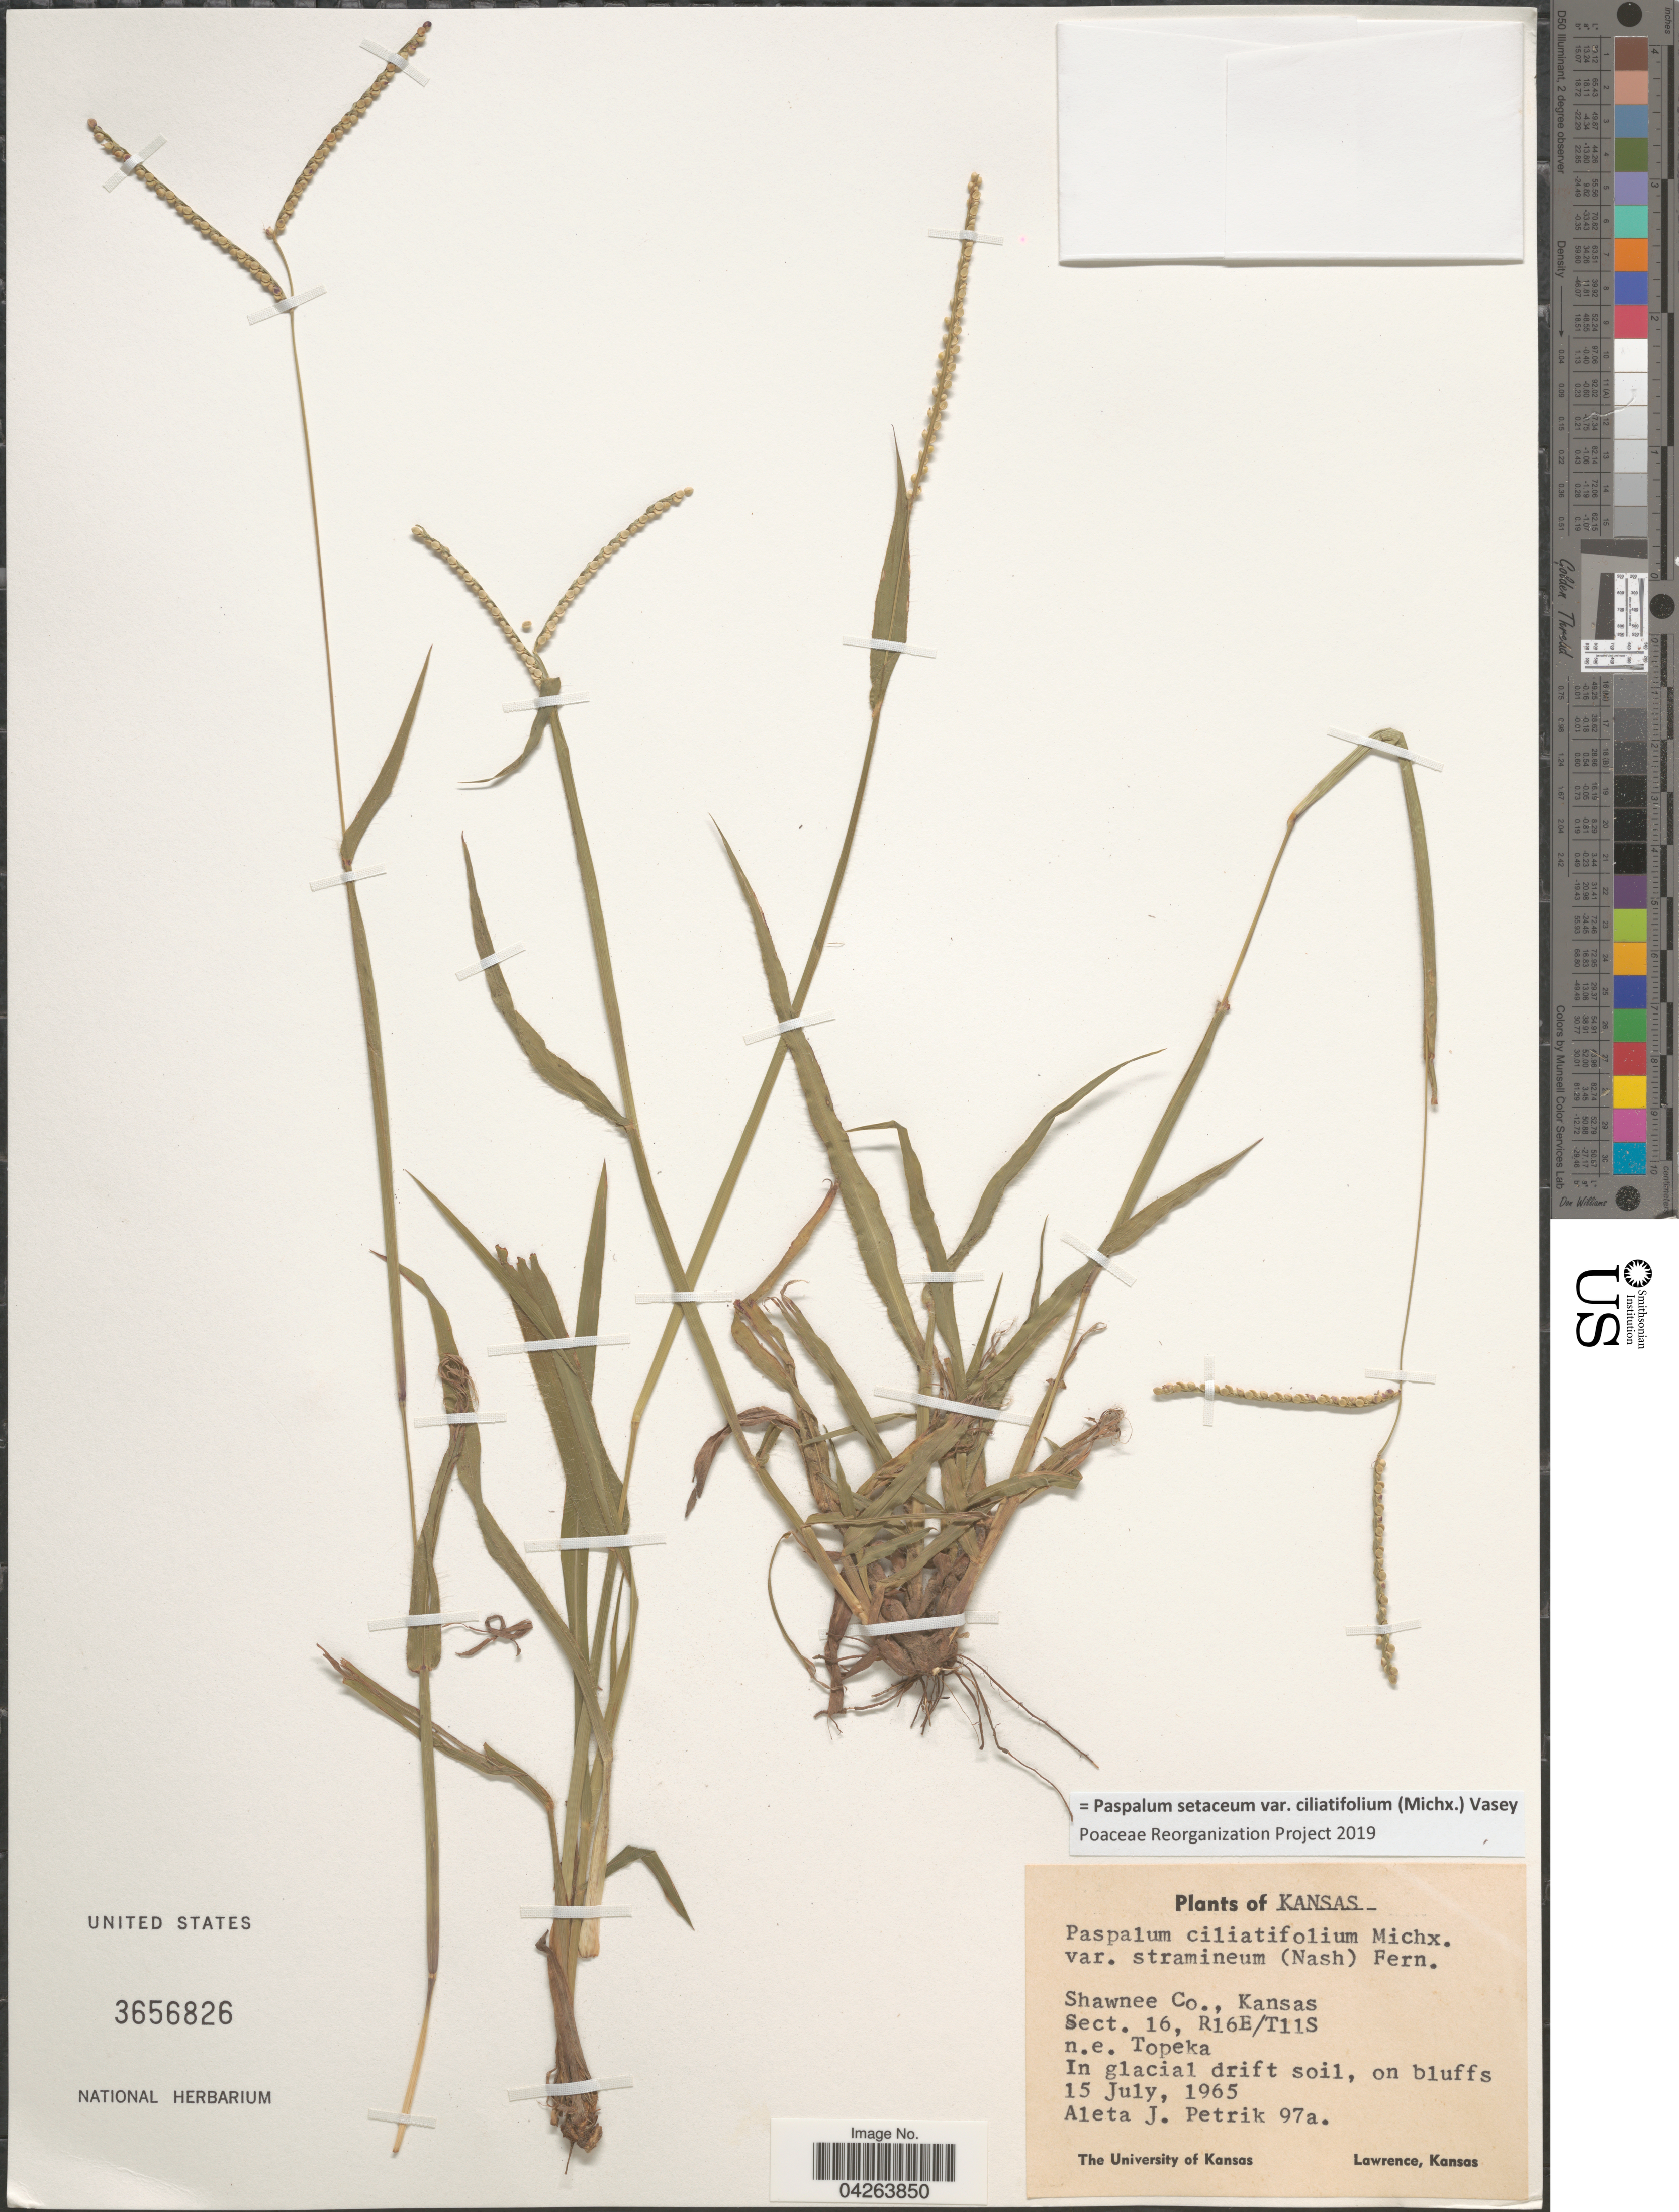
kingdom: Plantae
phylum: Tracheophyta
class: Liliopsida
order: Poales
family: Poaceae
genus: Paspalum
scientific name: Paspalum setaceum var. ciliatifolium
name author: (Michx.) Vasey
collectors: A. Petrik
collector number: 97a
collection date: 1965-07-15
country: United States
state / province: Kansas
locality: Shawnee Co., Sect. 16, R16E/T11S n.e. Topeka.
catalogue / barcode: US 3656826